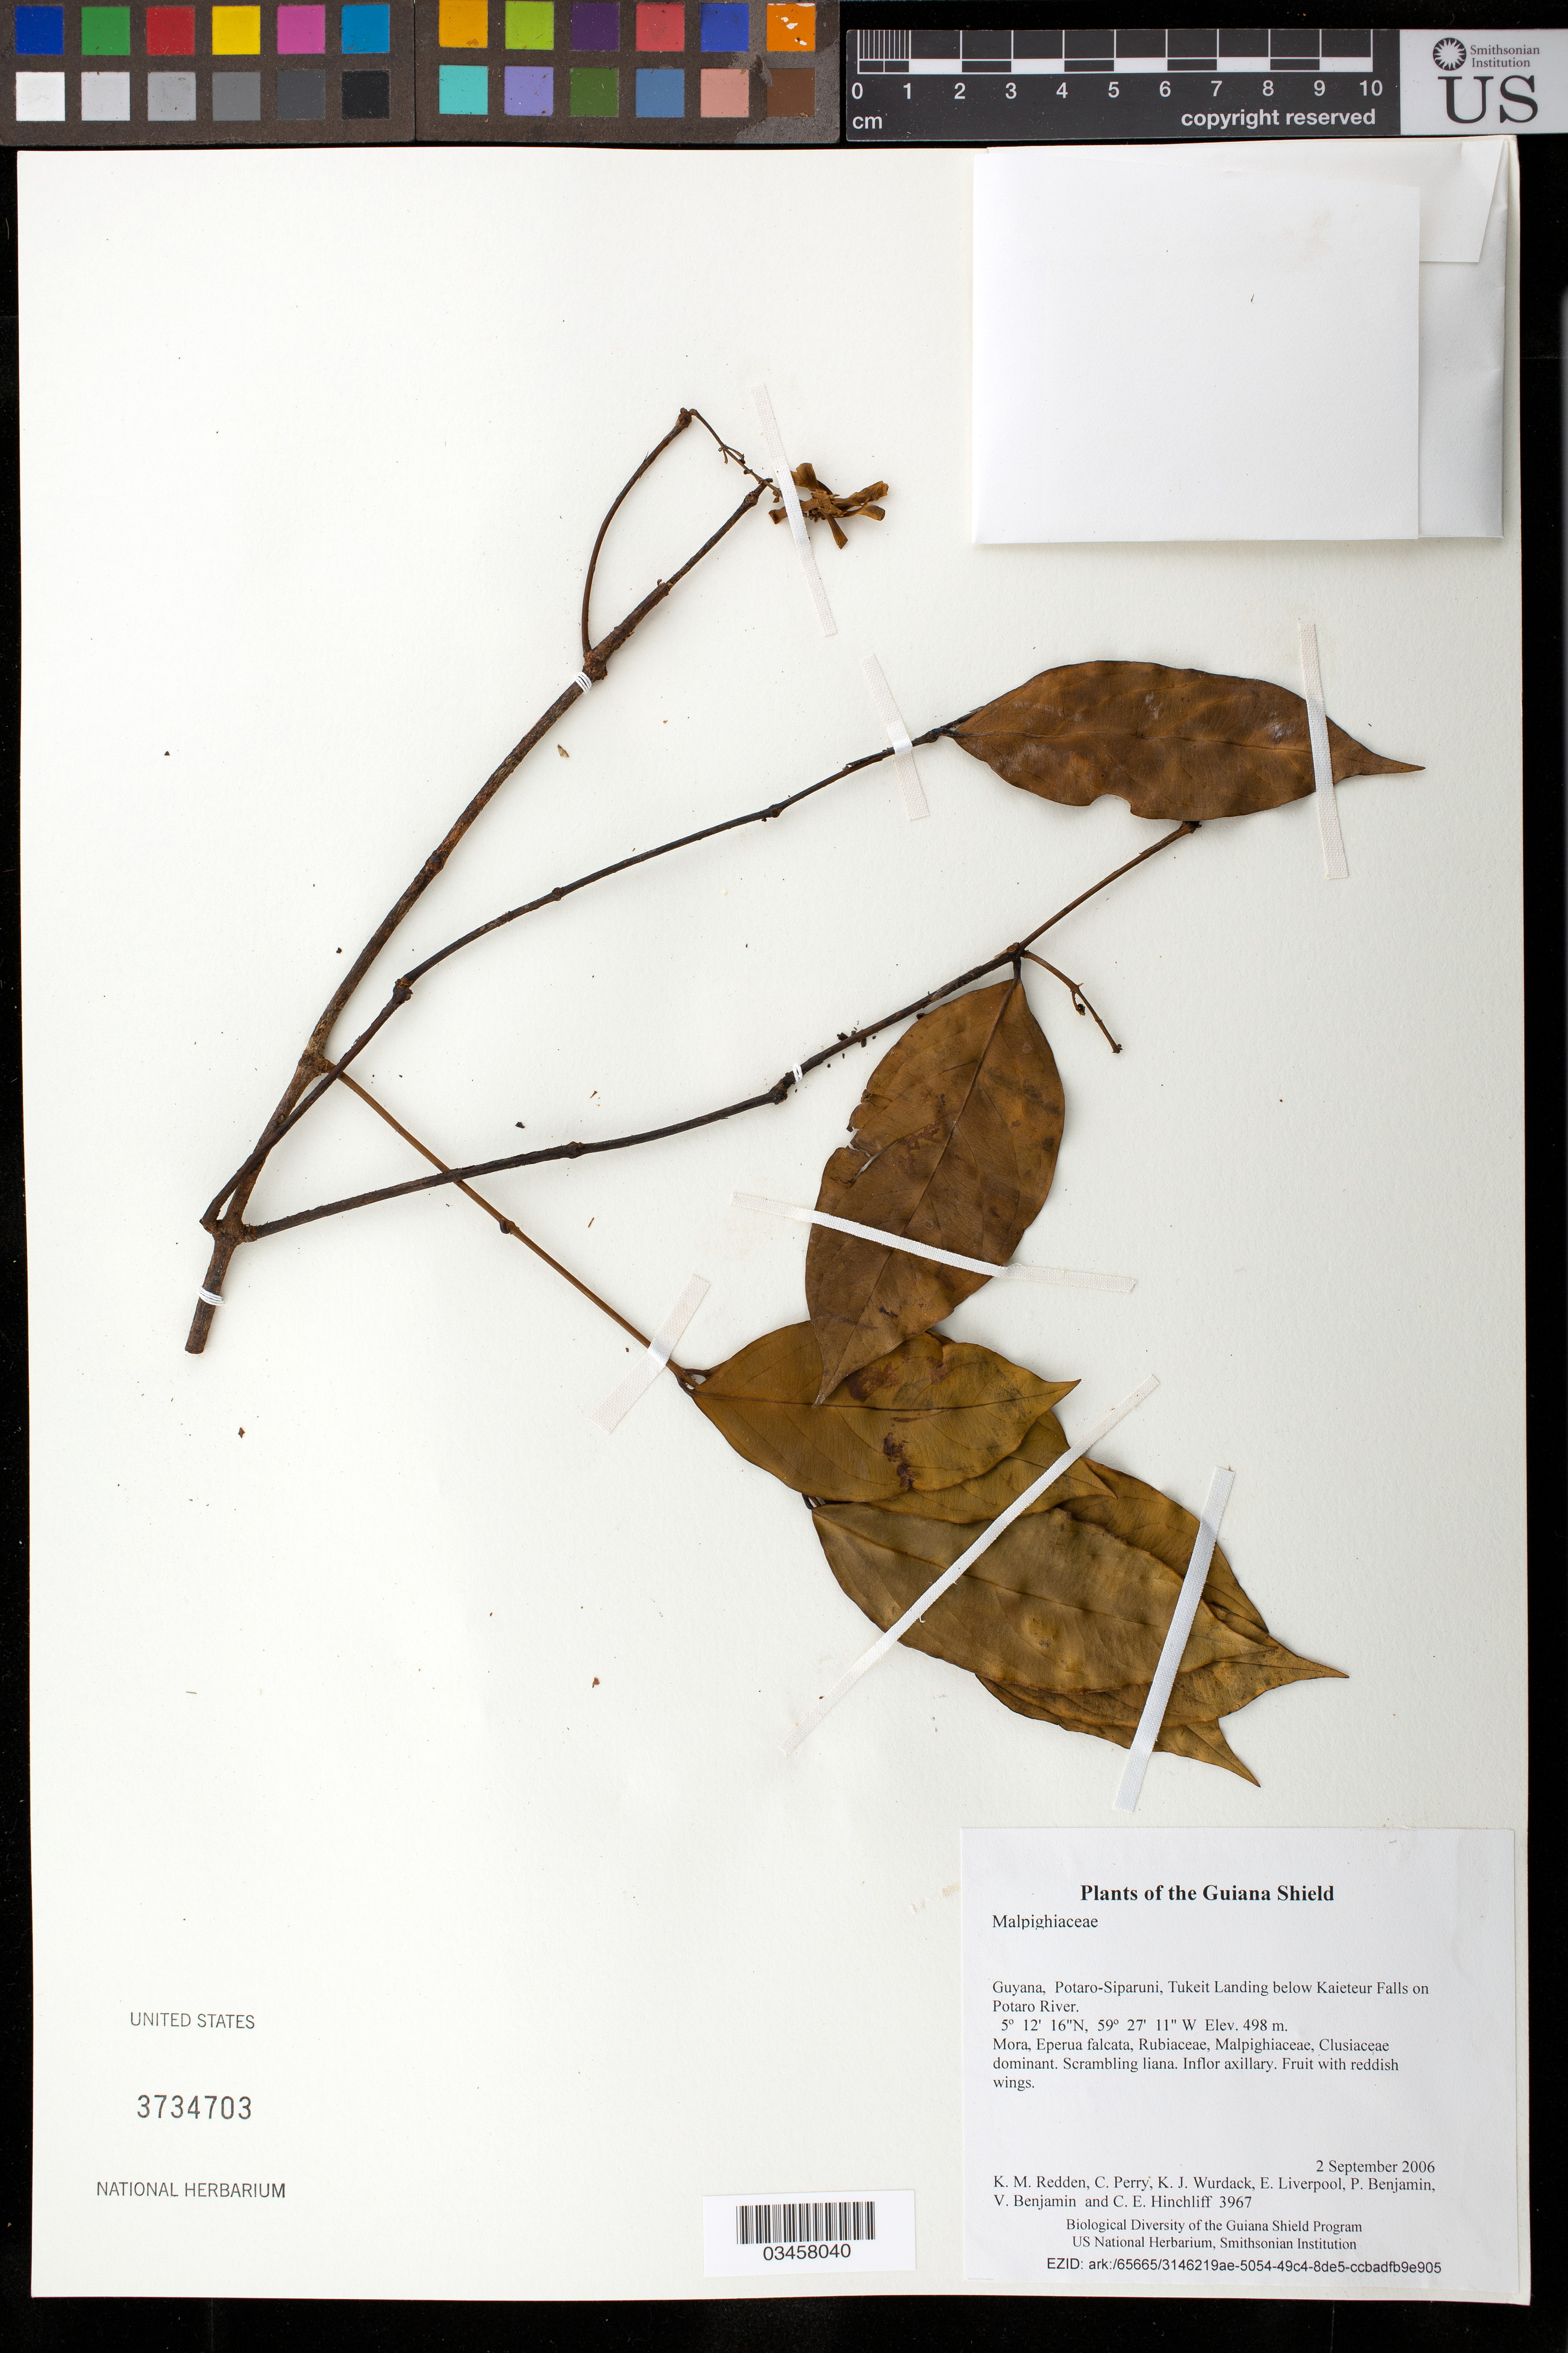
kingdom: Plantae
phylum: Tracheophyta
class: Magnoliopsida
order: Malpighiales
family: Malpighiaceae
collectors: K. M. Redden, C. Perry, K. Wurdack, E. Liverpool, P. Benjamin, V. Benjamin & C. E. Hinchliff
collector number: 3967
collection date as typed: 2 September 2006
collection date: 2006-09-02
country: Guyana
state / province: Potaro-Siparuni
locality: Tukeit Landing below Kaieteur Falls on Potaro River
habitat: Mora, Eperua falcata, Rubiaceae, Malpighiaceae, Clusiaceae dominant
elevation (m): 498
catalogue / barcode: US 3734703